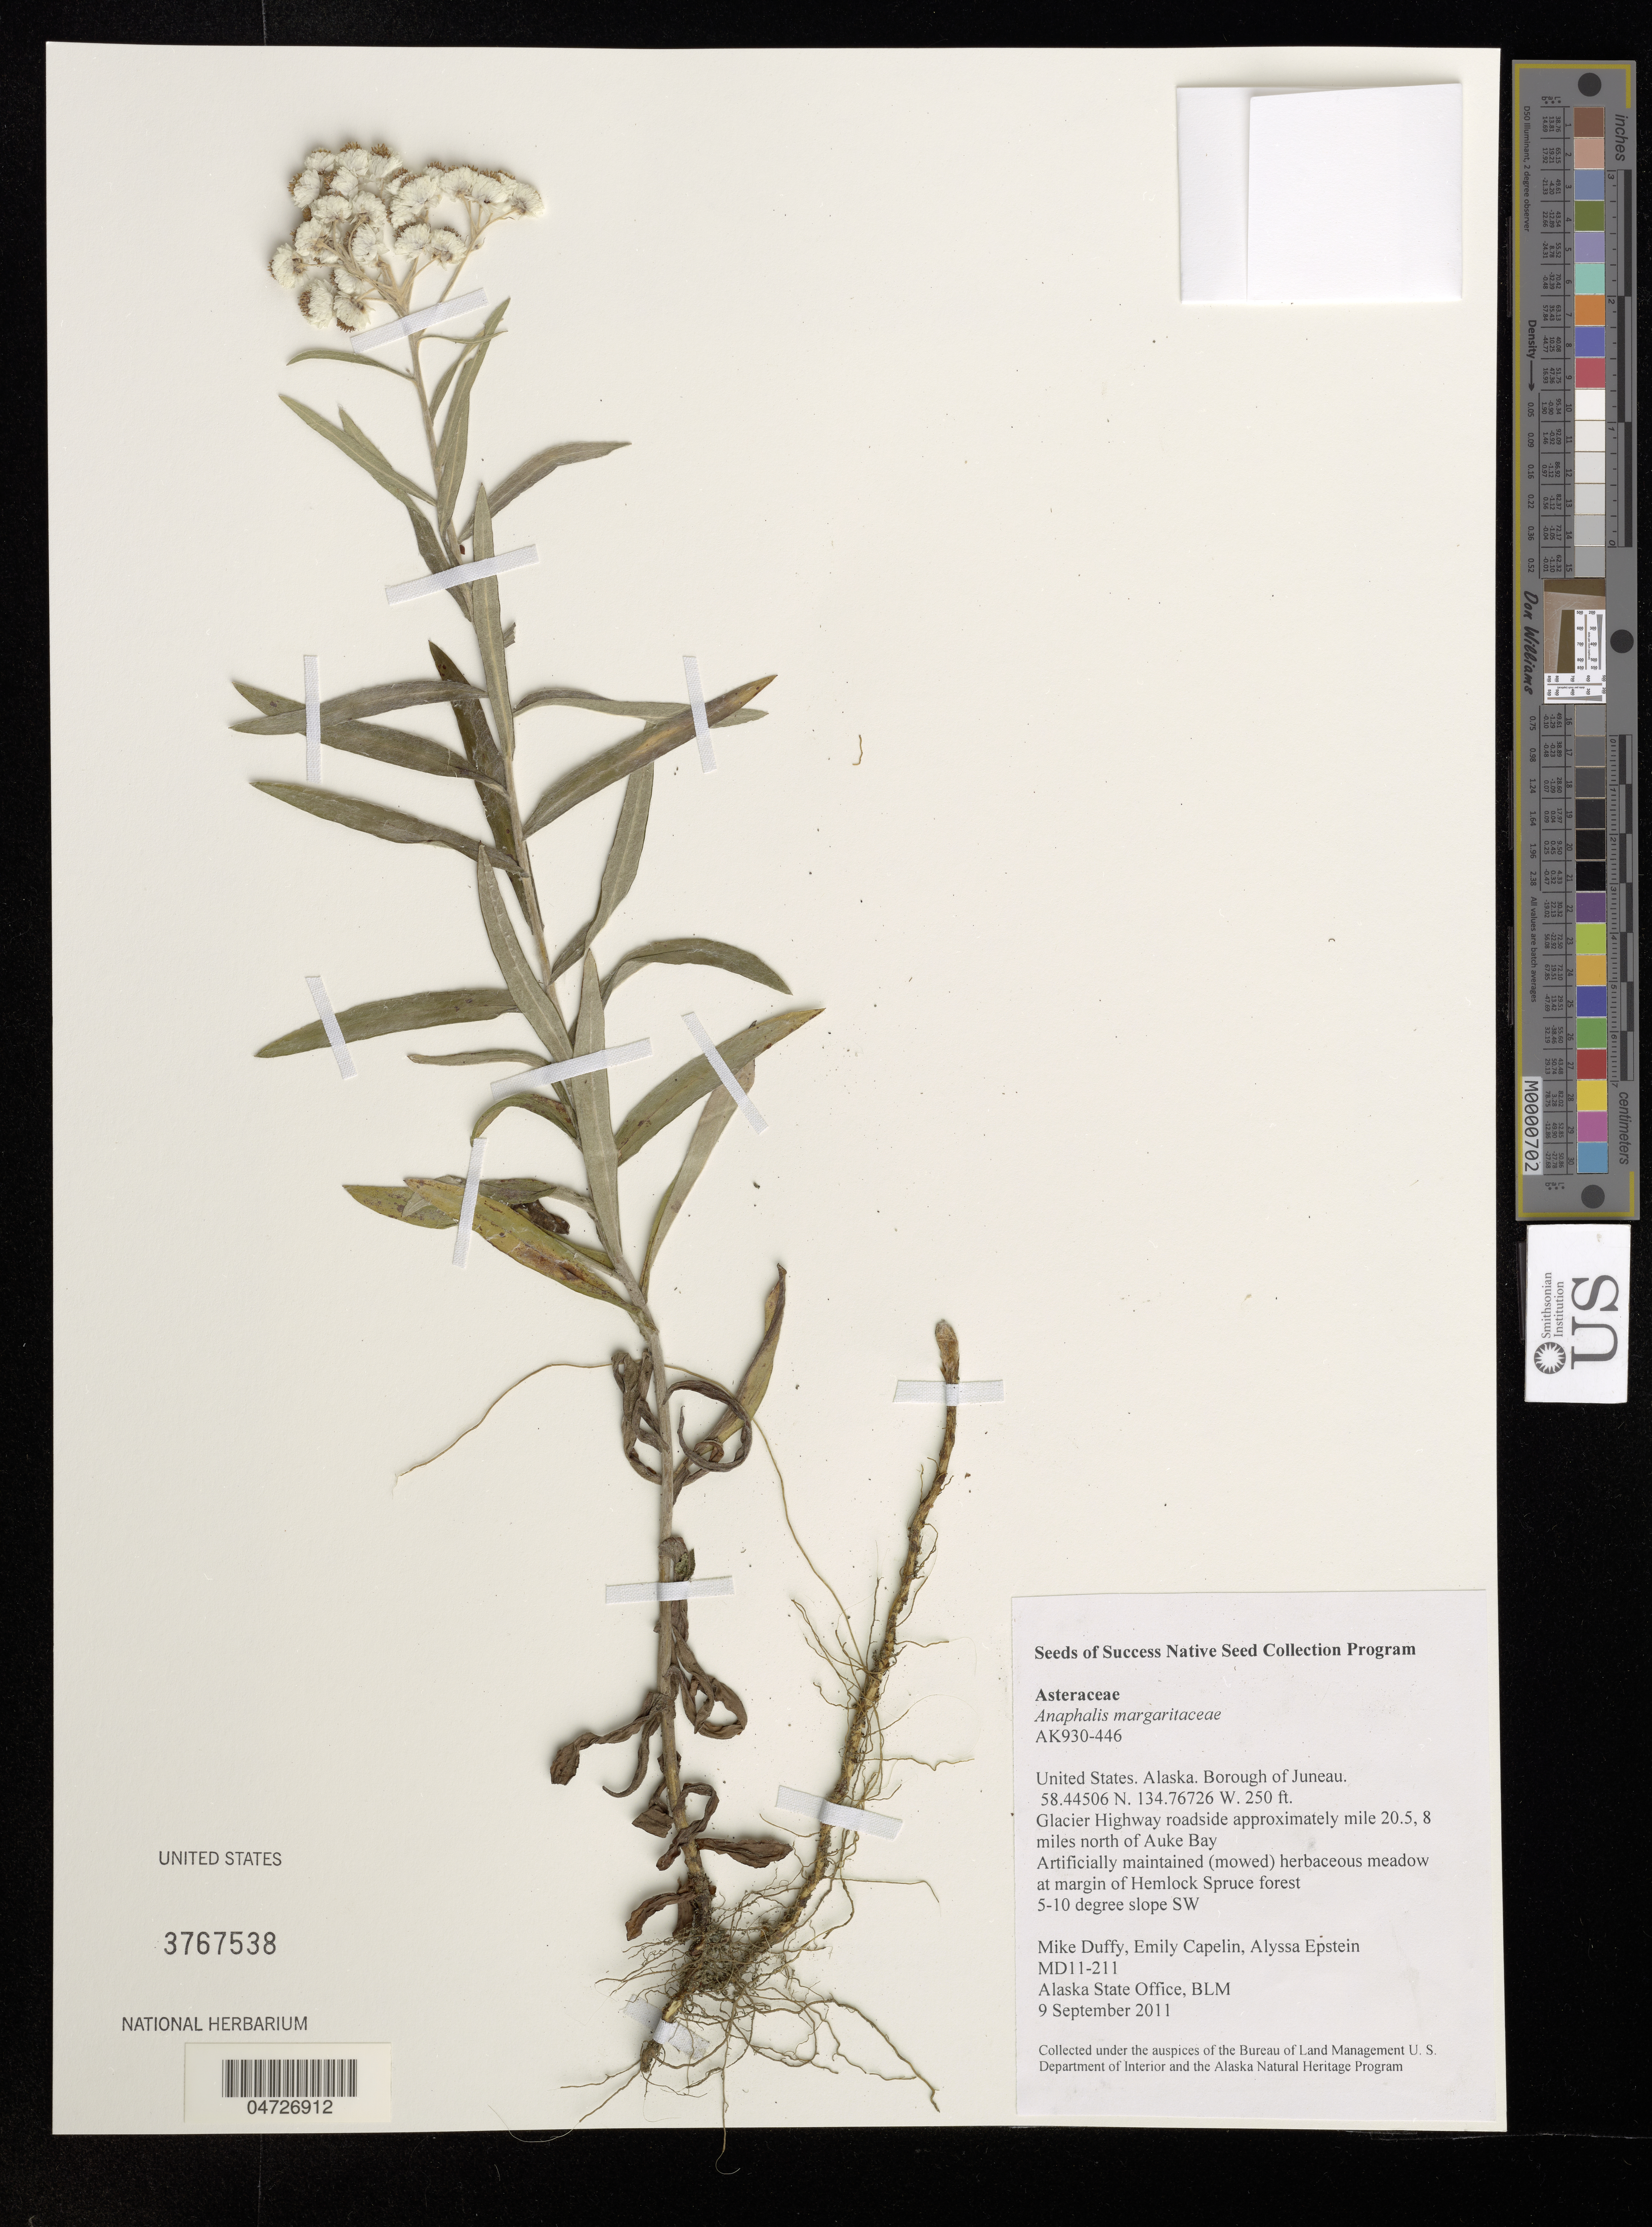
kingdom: Plantae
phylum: Tracheophyta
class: Magnoliopsida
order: Asterales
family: Asteraceae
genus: Anaphalis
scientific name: Anaphalis margaritacea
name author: (L.) Benth. & Hook. f.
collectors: M. Duffy, E. Capelin & A. Epstein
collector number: MD11-211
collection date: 2011-09-09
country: United States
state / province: Alaska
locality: Borough of Juneau. Glacier Highway roadside approximately mile 20.5, 8 miles north of Auke Bay.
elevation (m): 76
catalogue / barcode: US 3767538